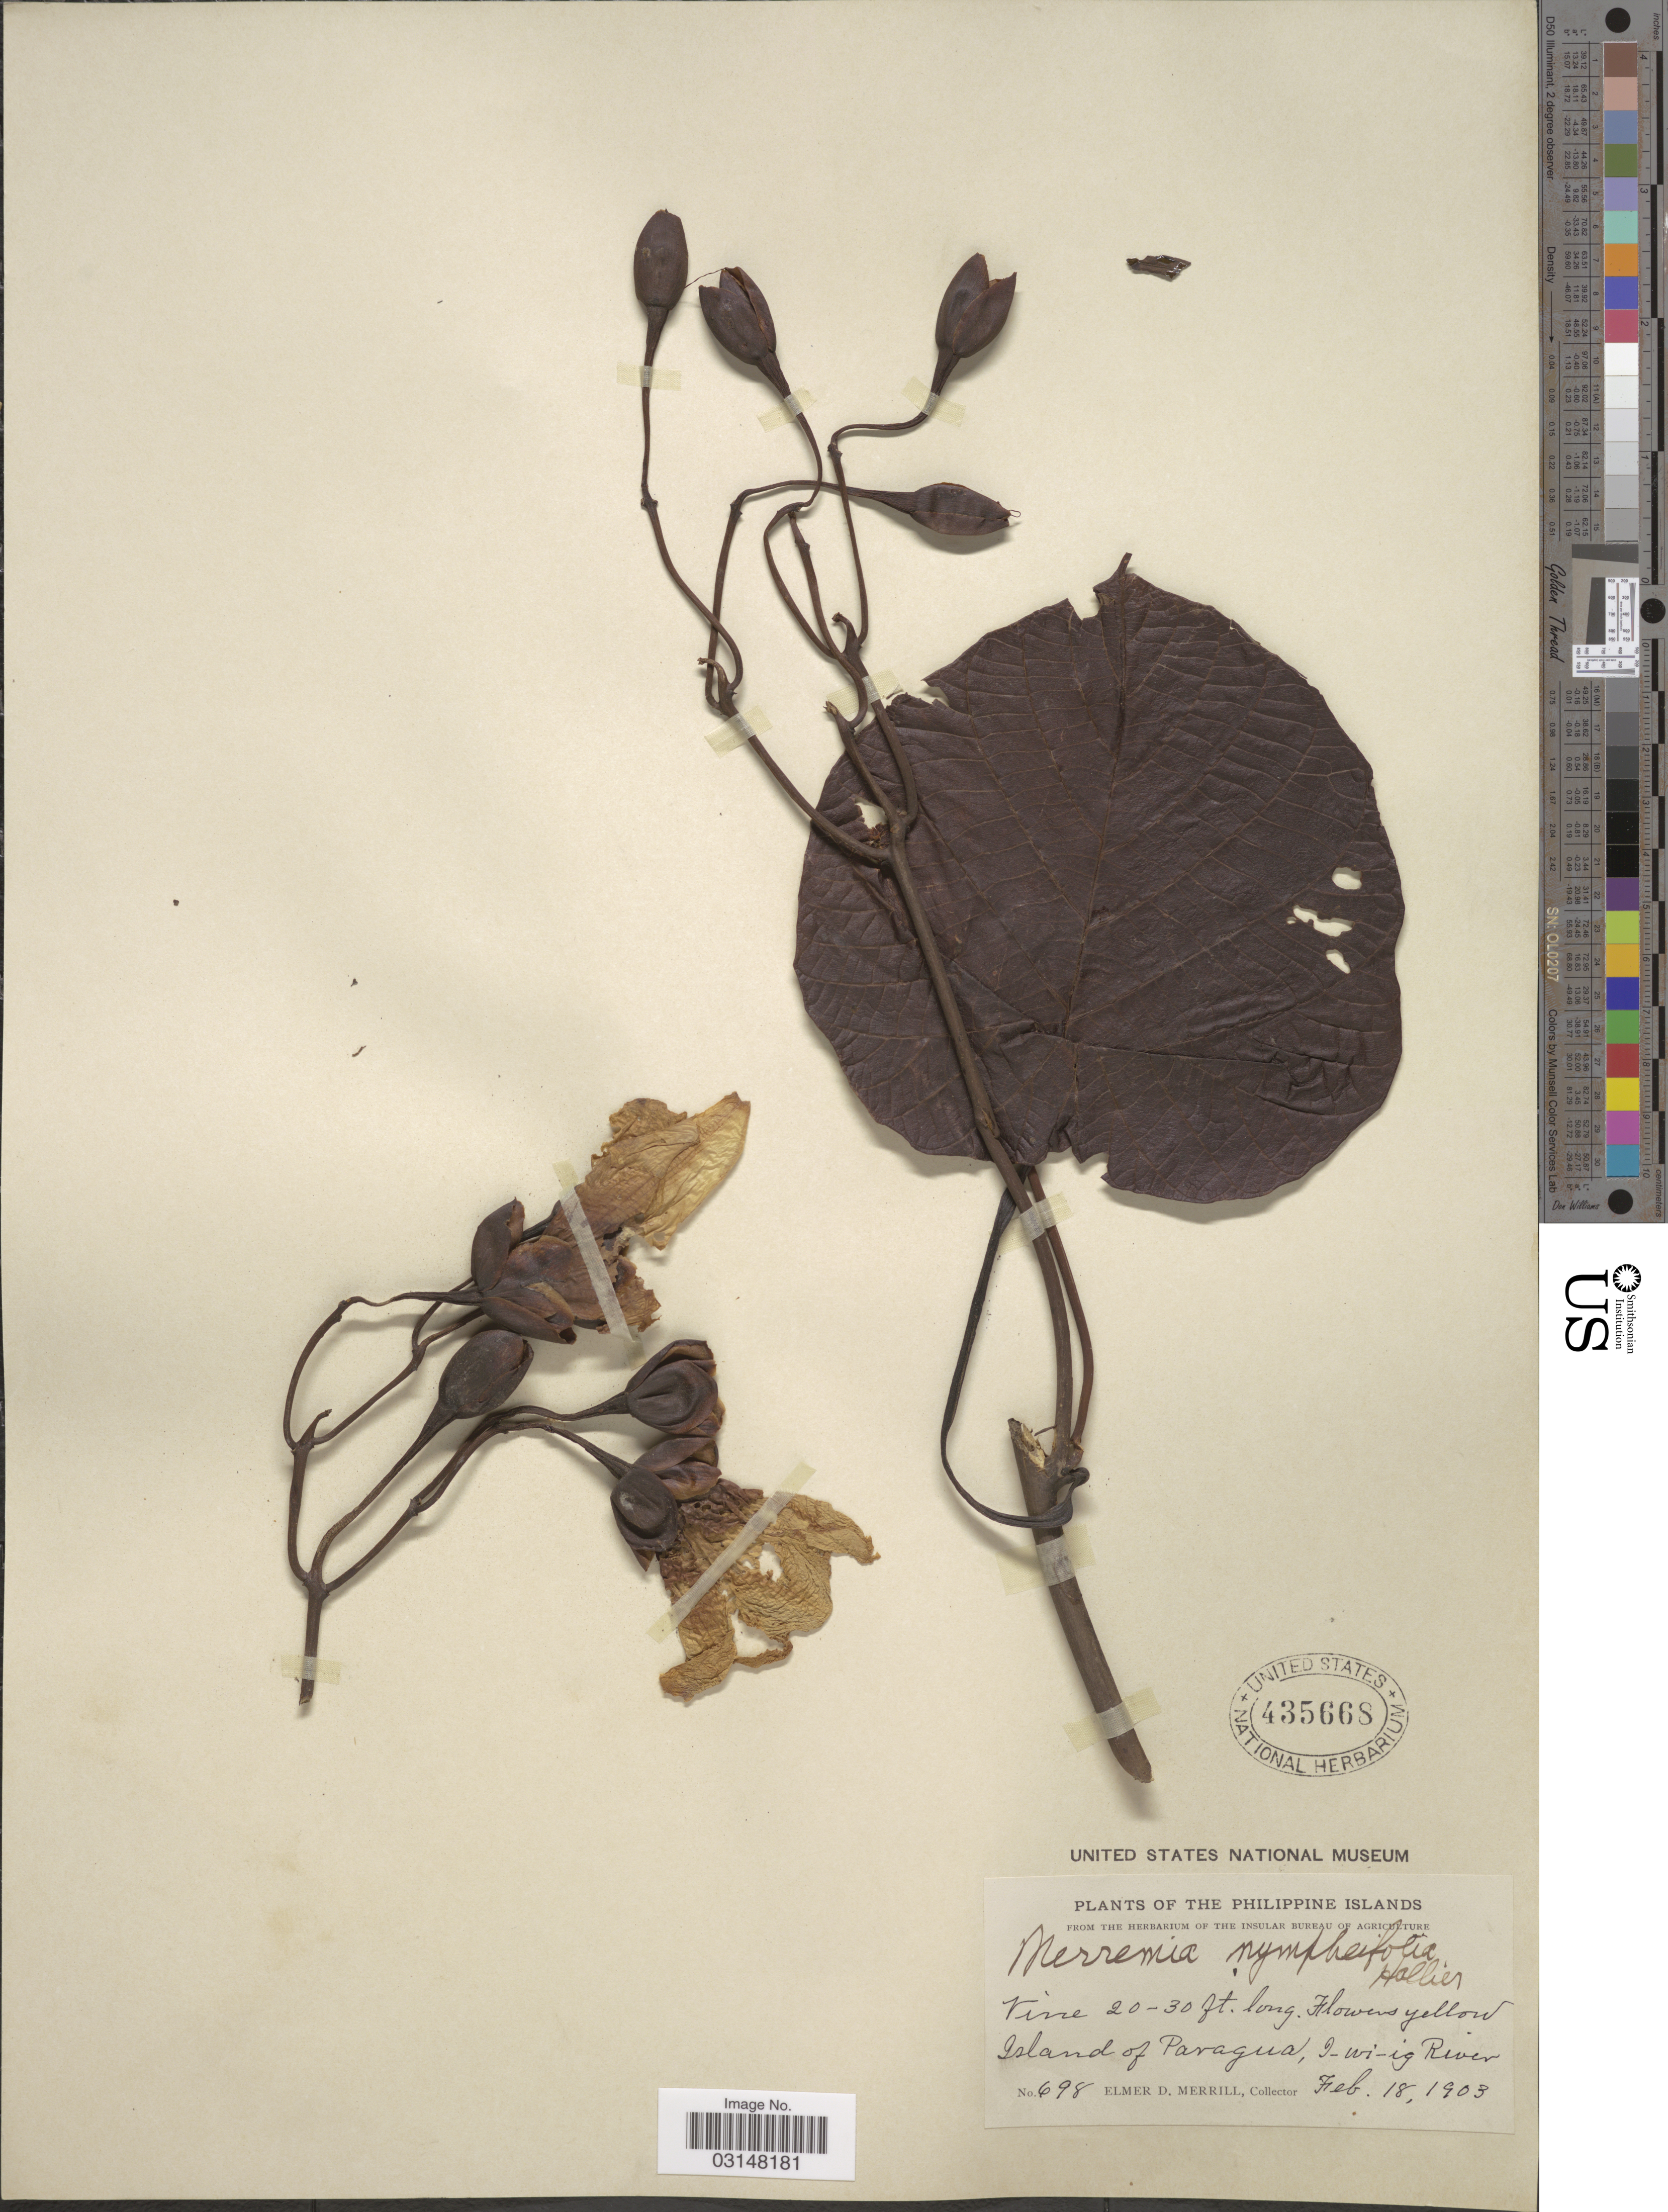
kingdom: Plantae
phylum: Tracheophyta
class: Magnoliopsida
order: Solanales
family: Convolvulaceae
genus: Decalobanthus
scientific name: Decalobanthus peltatus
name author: (L.) A. R. Simões & Staples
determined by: Strong, Mark T., (BOT), Smithsonian Institution - National Museum of Natural History (UNITED STATES)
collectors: E. D. Merrill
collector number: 698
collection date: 1903-02-18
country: Philippines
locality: Island of Paragua, I-wi-ig River.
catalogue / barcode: US 435668